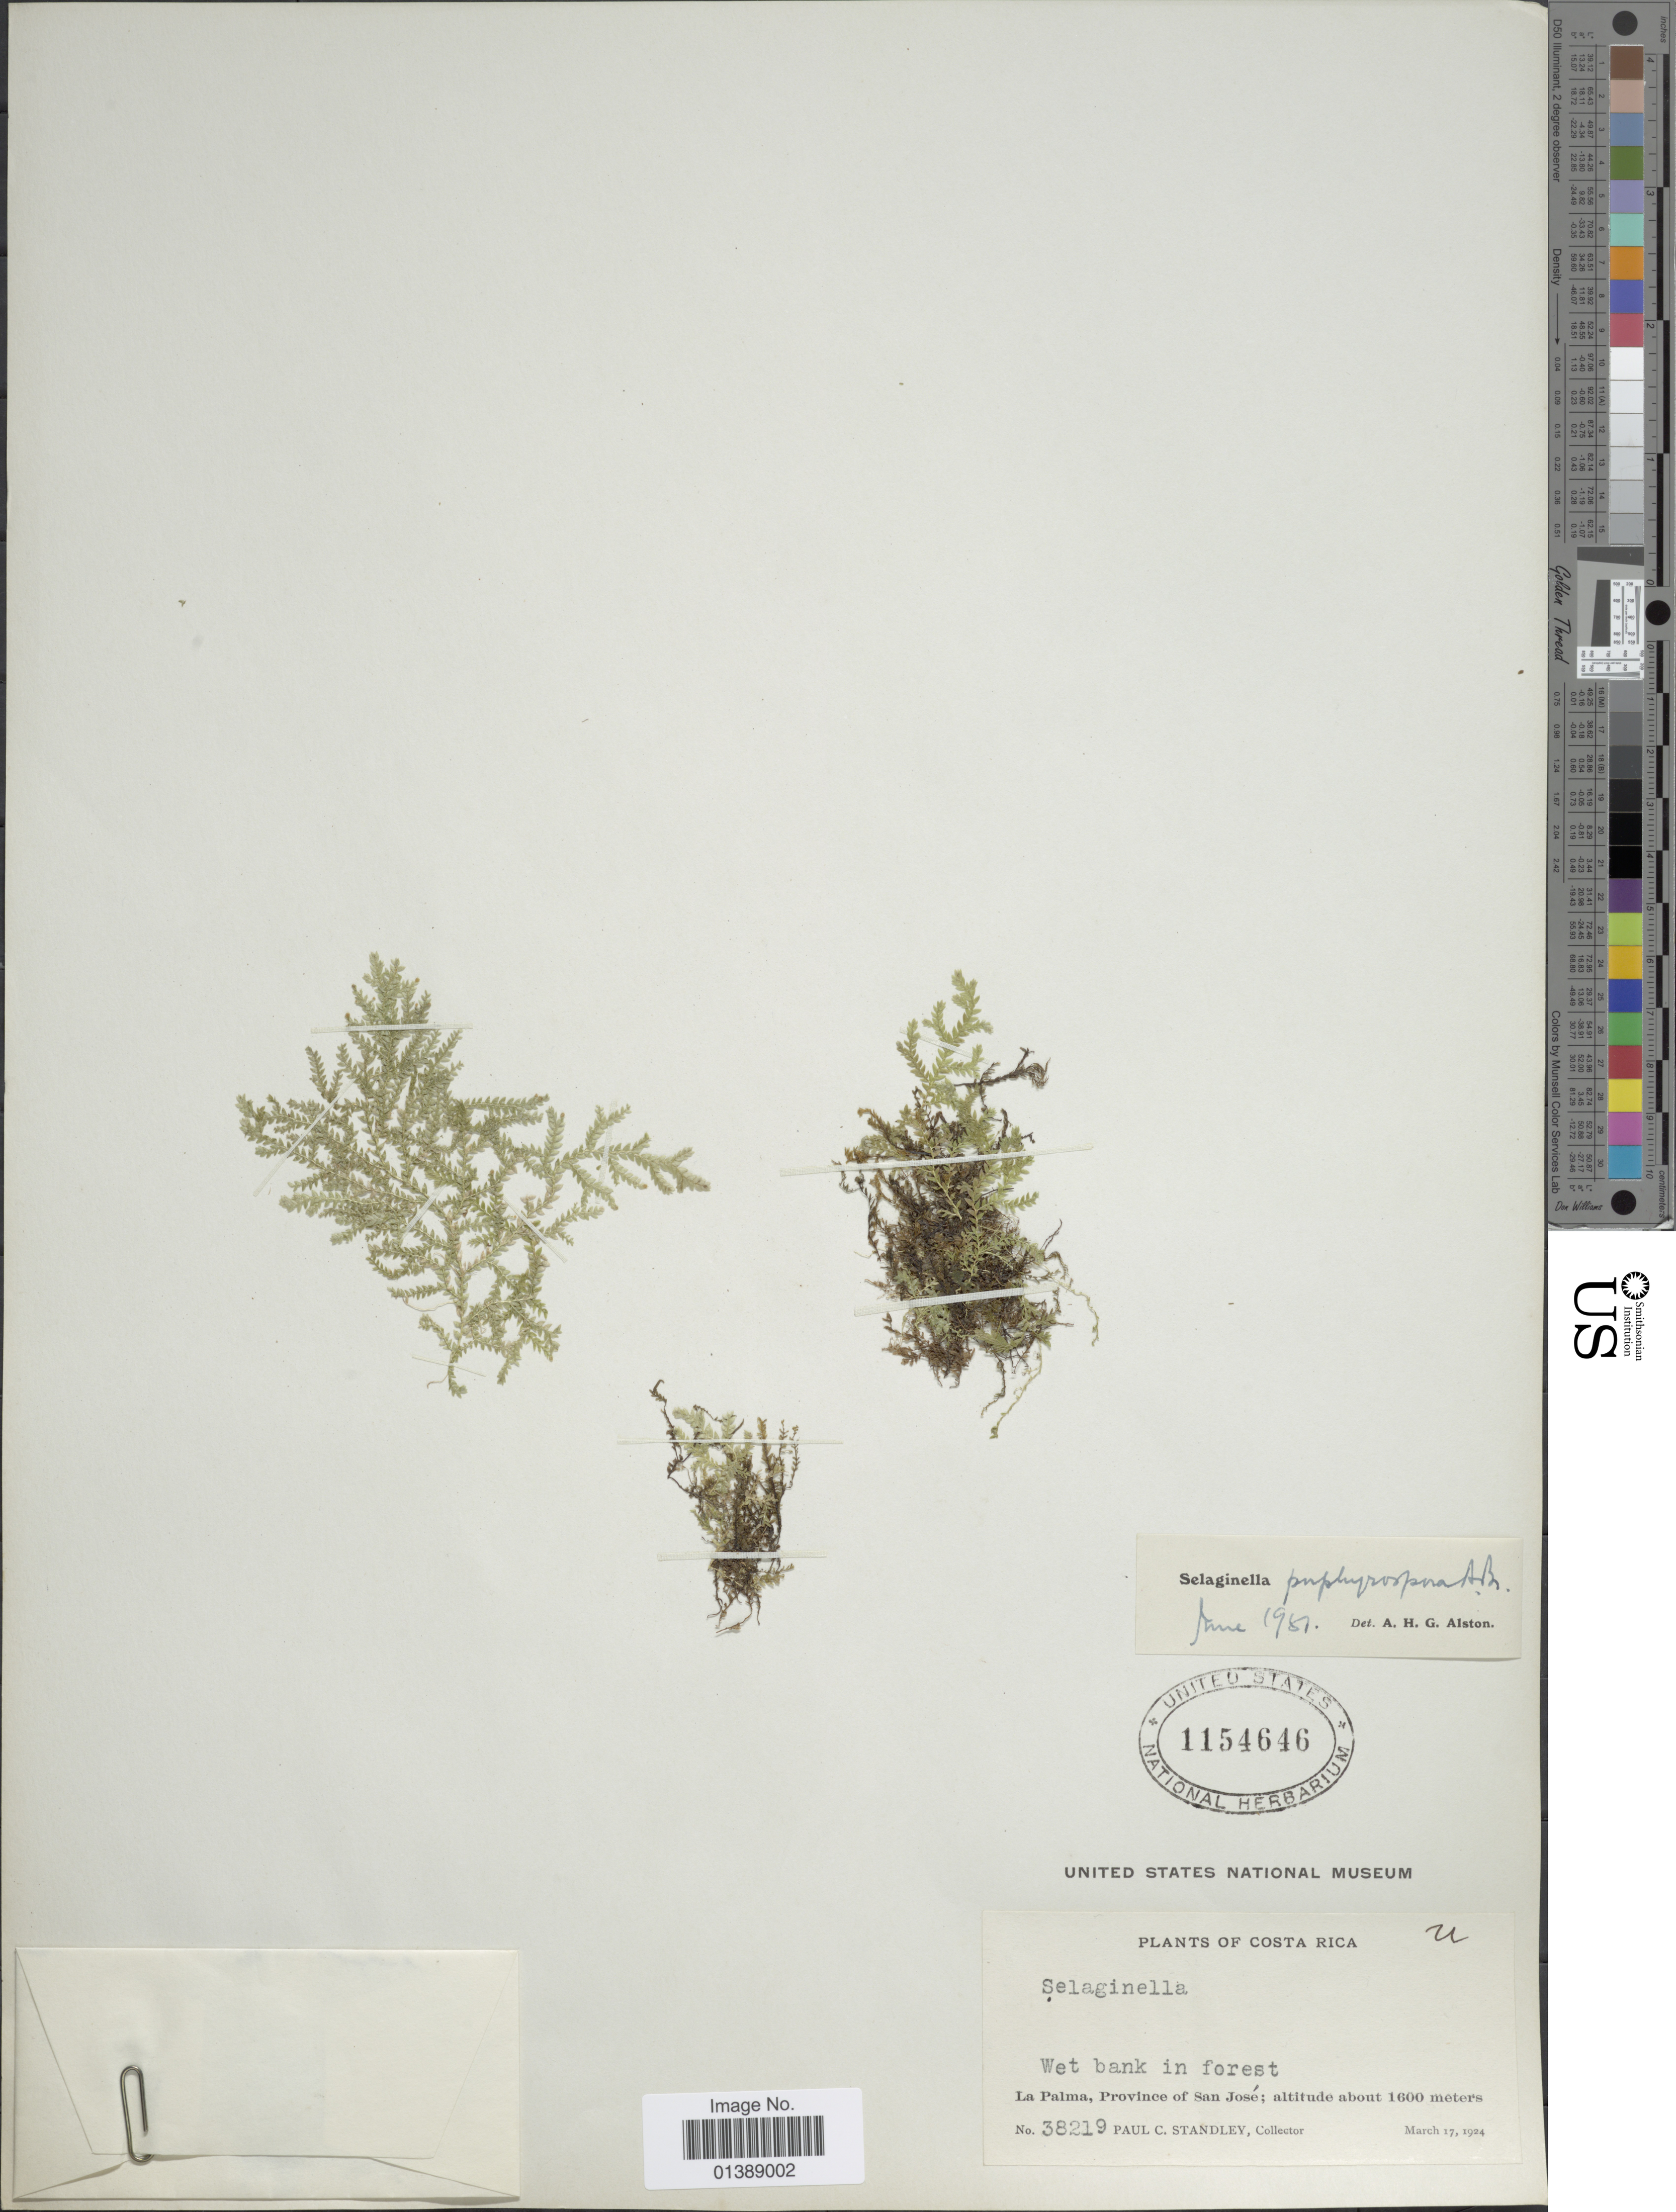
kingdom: Plantae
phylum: Tracheophyta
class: Lycopodiopsida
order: Selaginellales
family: Selaginellaceae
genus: Selaginella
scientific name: Selaginella porphyrospora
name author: A. Braun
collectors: P. C. Standley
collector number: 38219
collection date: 1924-03-17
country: Costa Rica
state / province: San José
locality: La Palma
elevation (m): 1600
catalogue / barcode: US 1154646